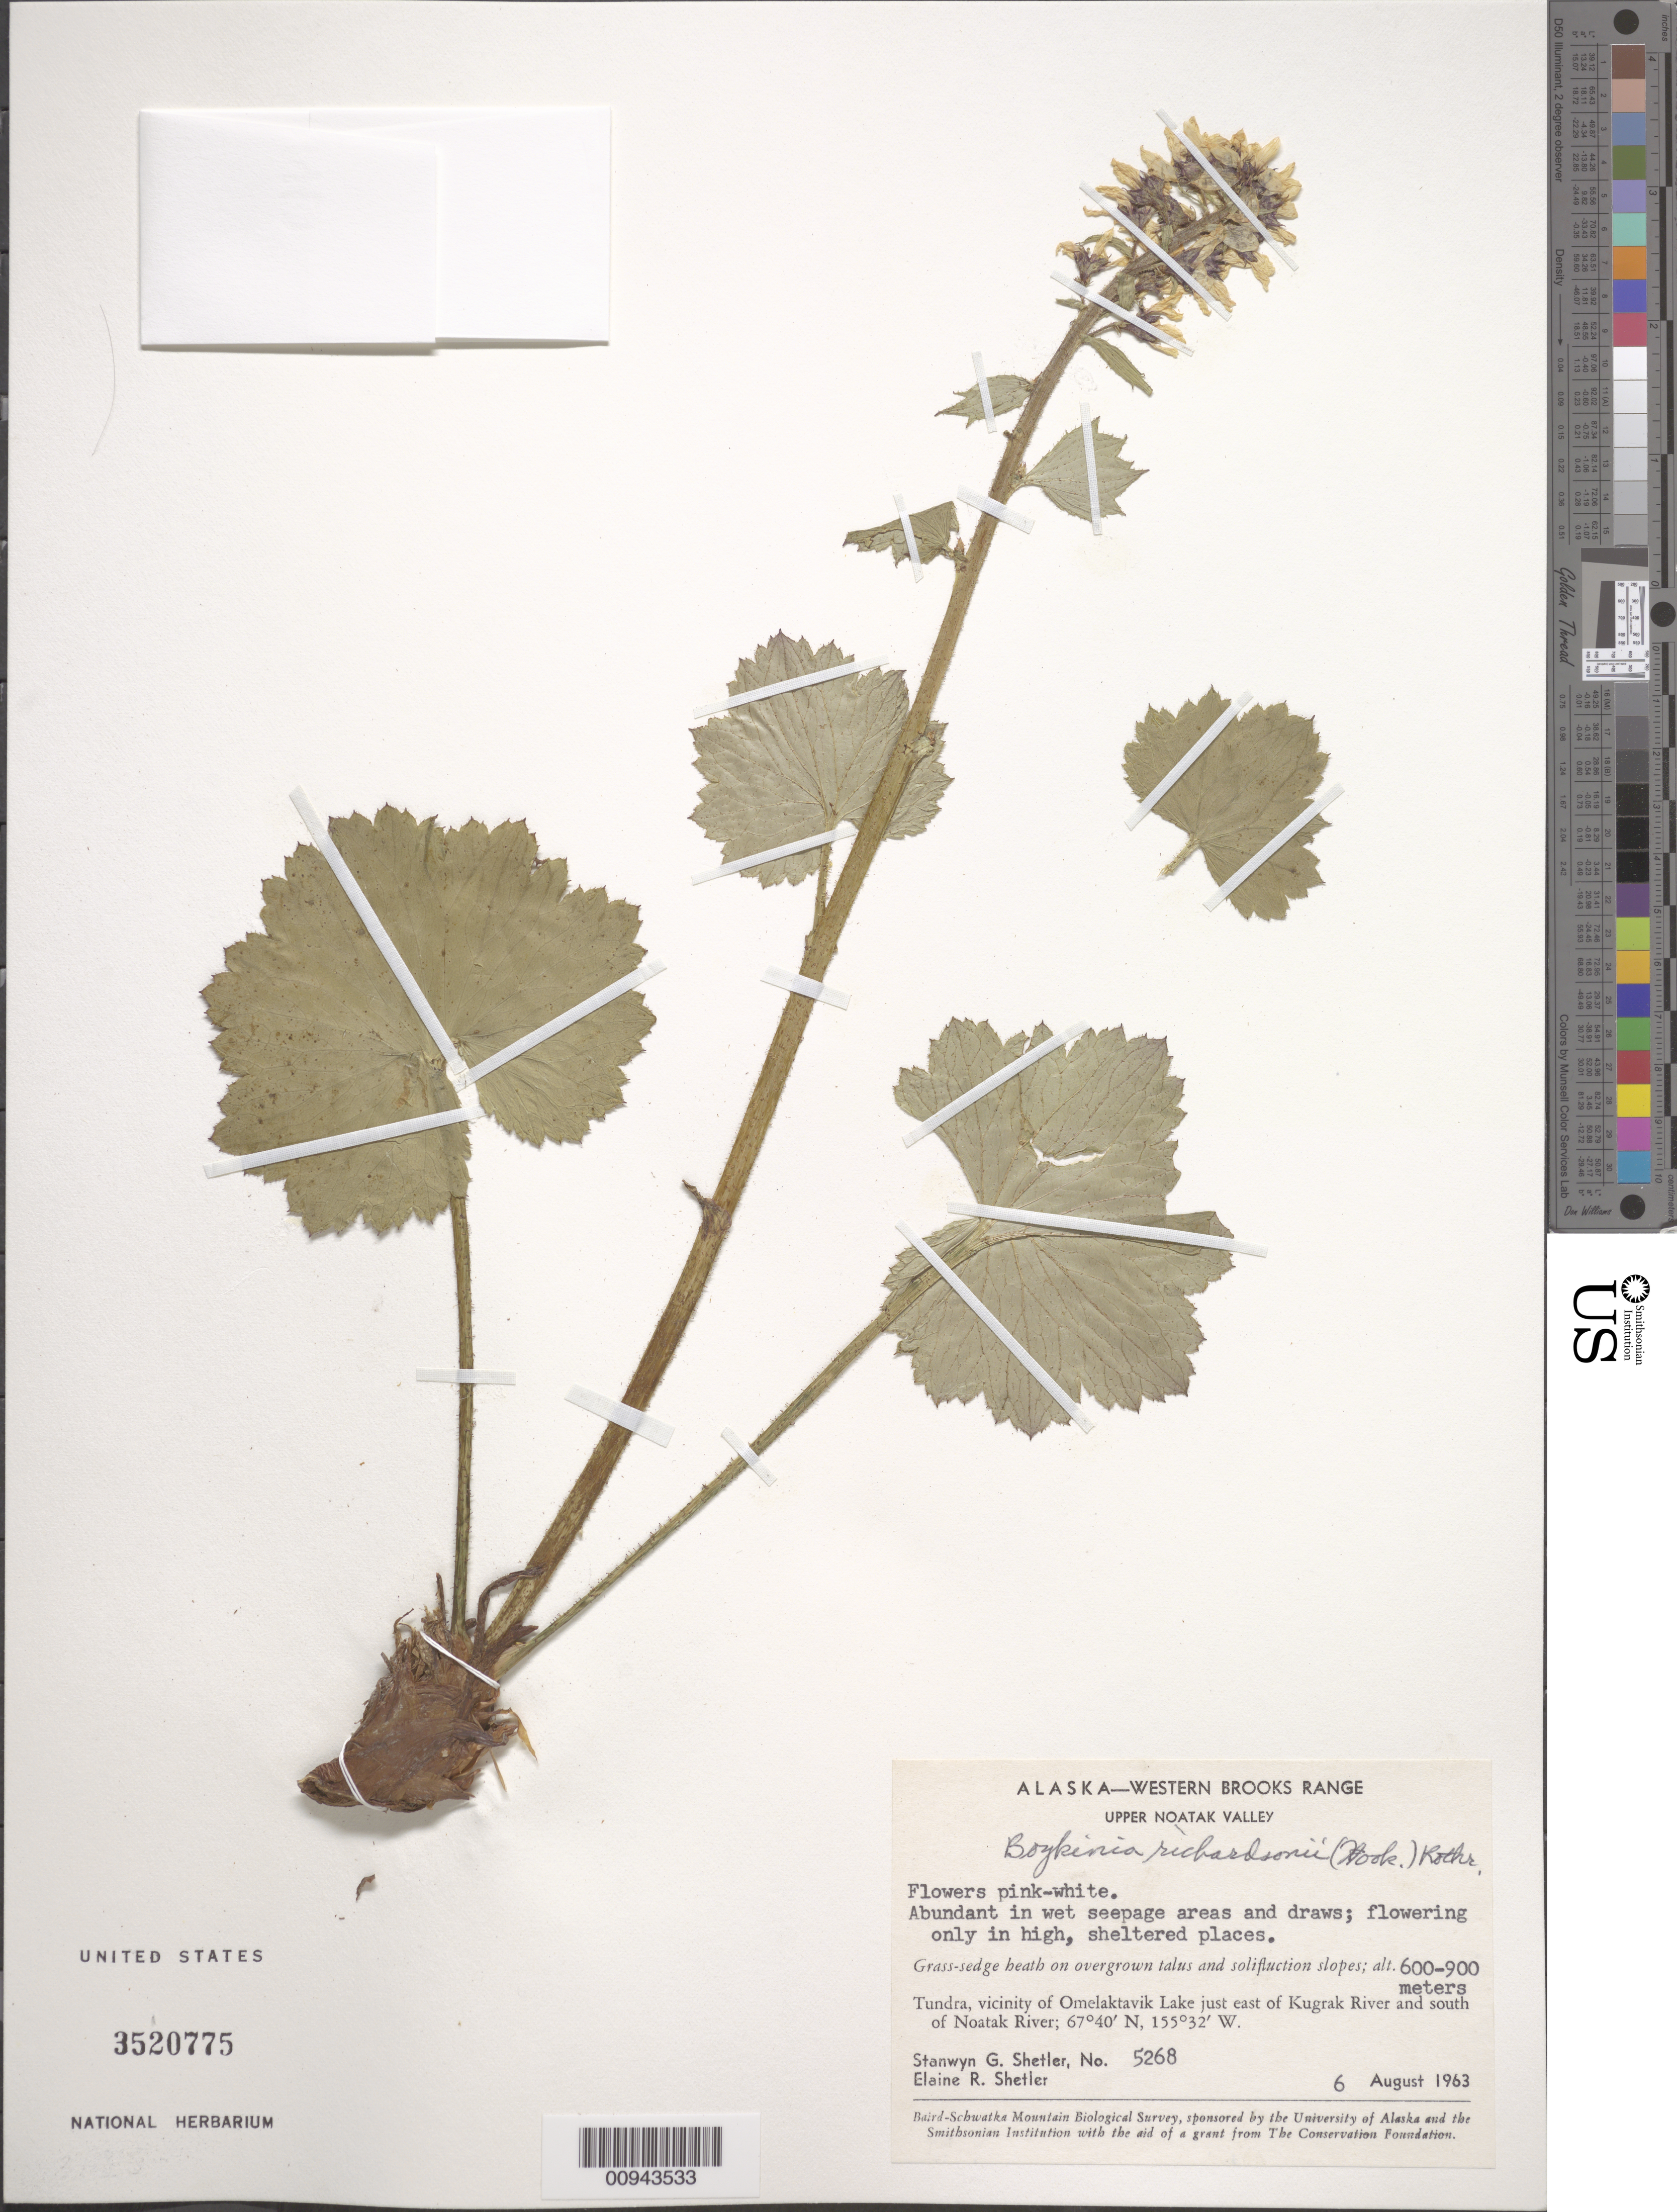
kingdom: Plantae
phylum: Tracheophyta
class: Magnoliopsida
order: Saxifragales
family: Saxifragaceae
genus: Boykinia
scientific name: Boykinia richardsonii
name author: (Hook.) A. Gray ex B.D. Jacks.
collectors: S. Shetler & E. R. Shetler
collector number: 5268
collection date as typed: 06 Aug 1963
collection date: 1963-08-06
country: United States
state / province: Alaska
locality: Vicinity of Omelaktavik Lake just east of Kugrak River and south of Noatak River. Western Brooks Range, Upper Noatak Valley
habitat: Tundra. Grass-sedge heath on overgrown talus and solifluction slopes. Abundant in wet seepage areas and draws.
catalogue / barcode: US 3520775